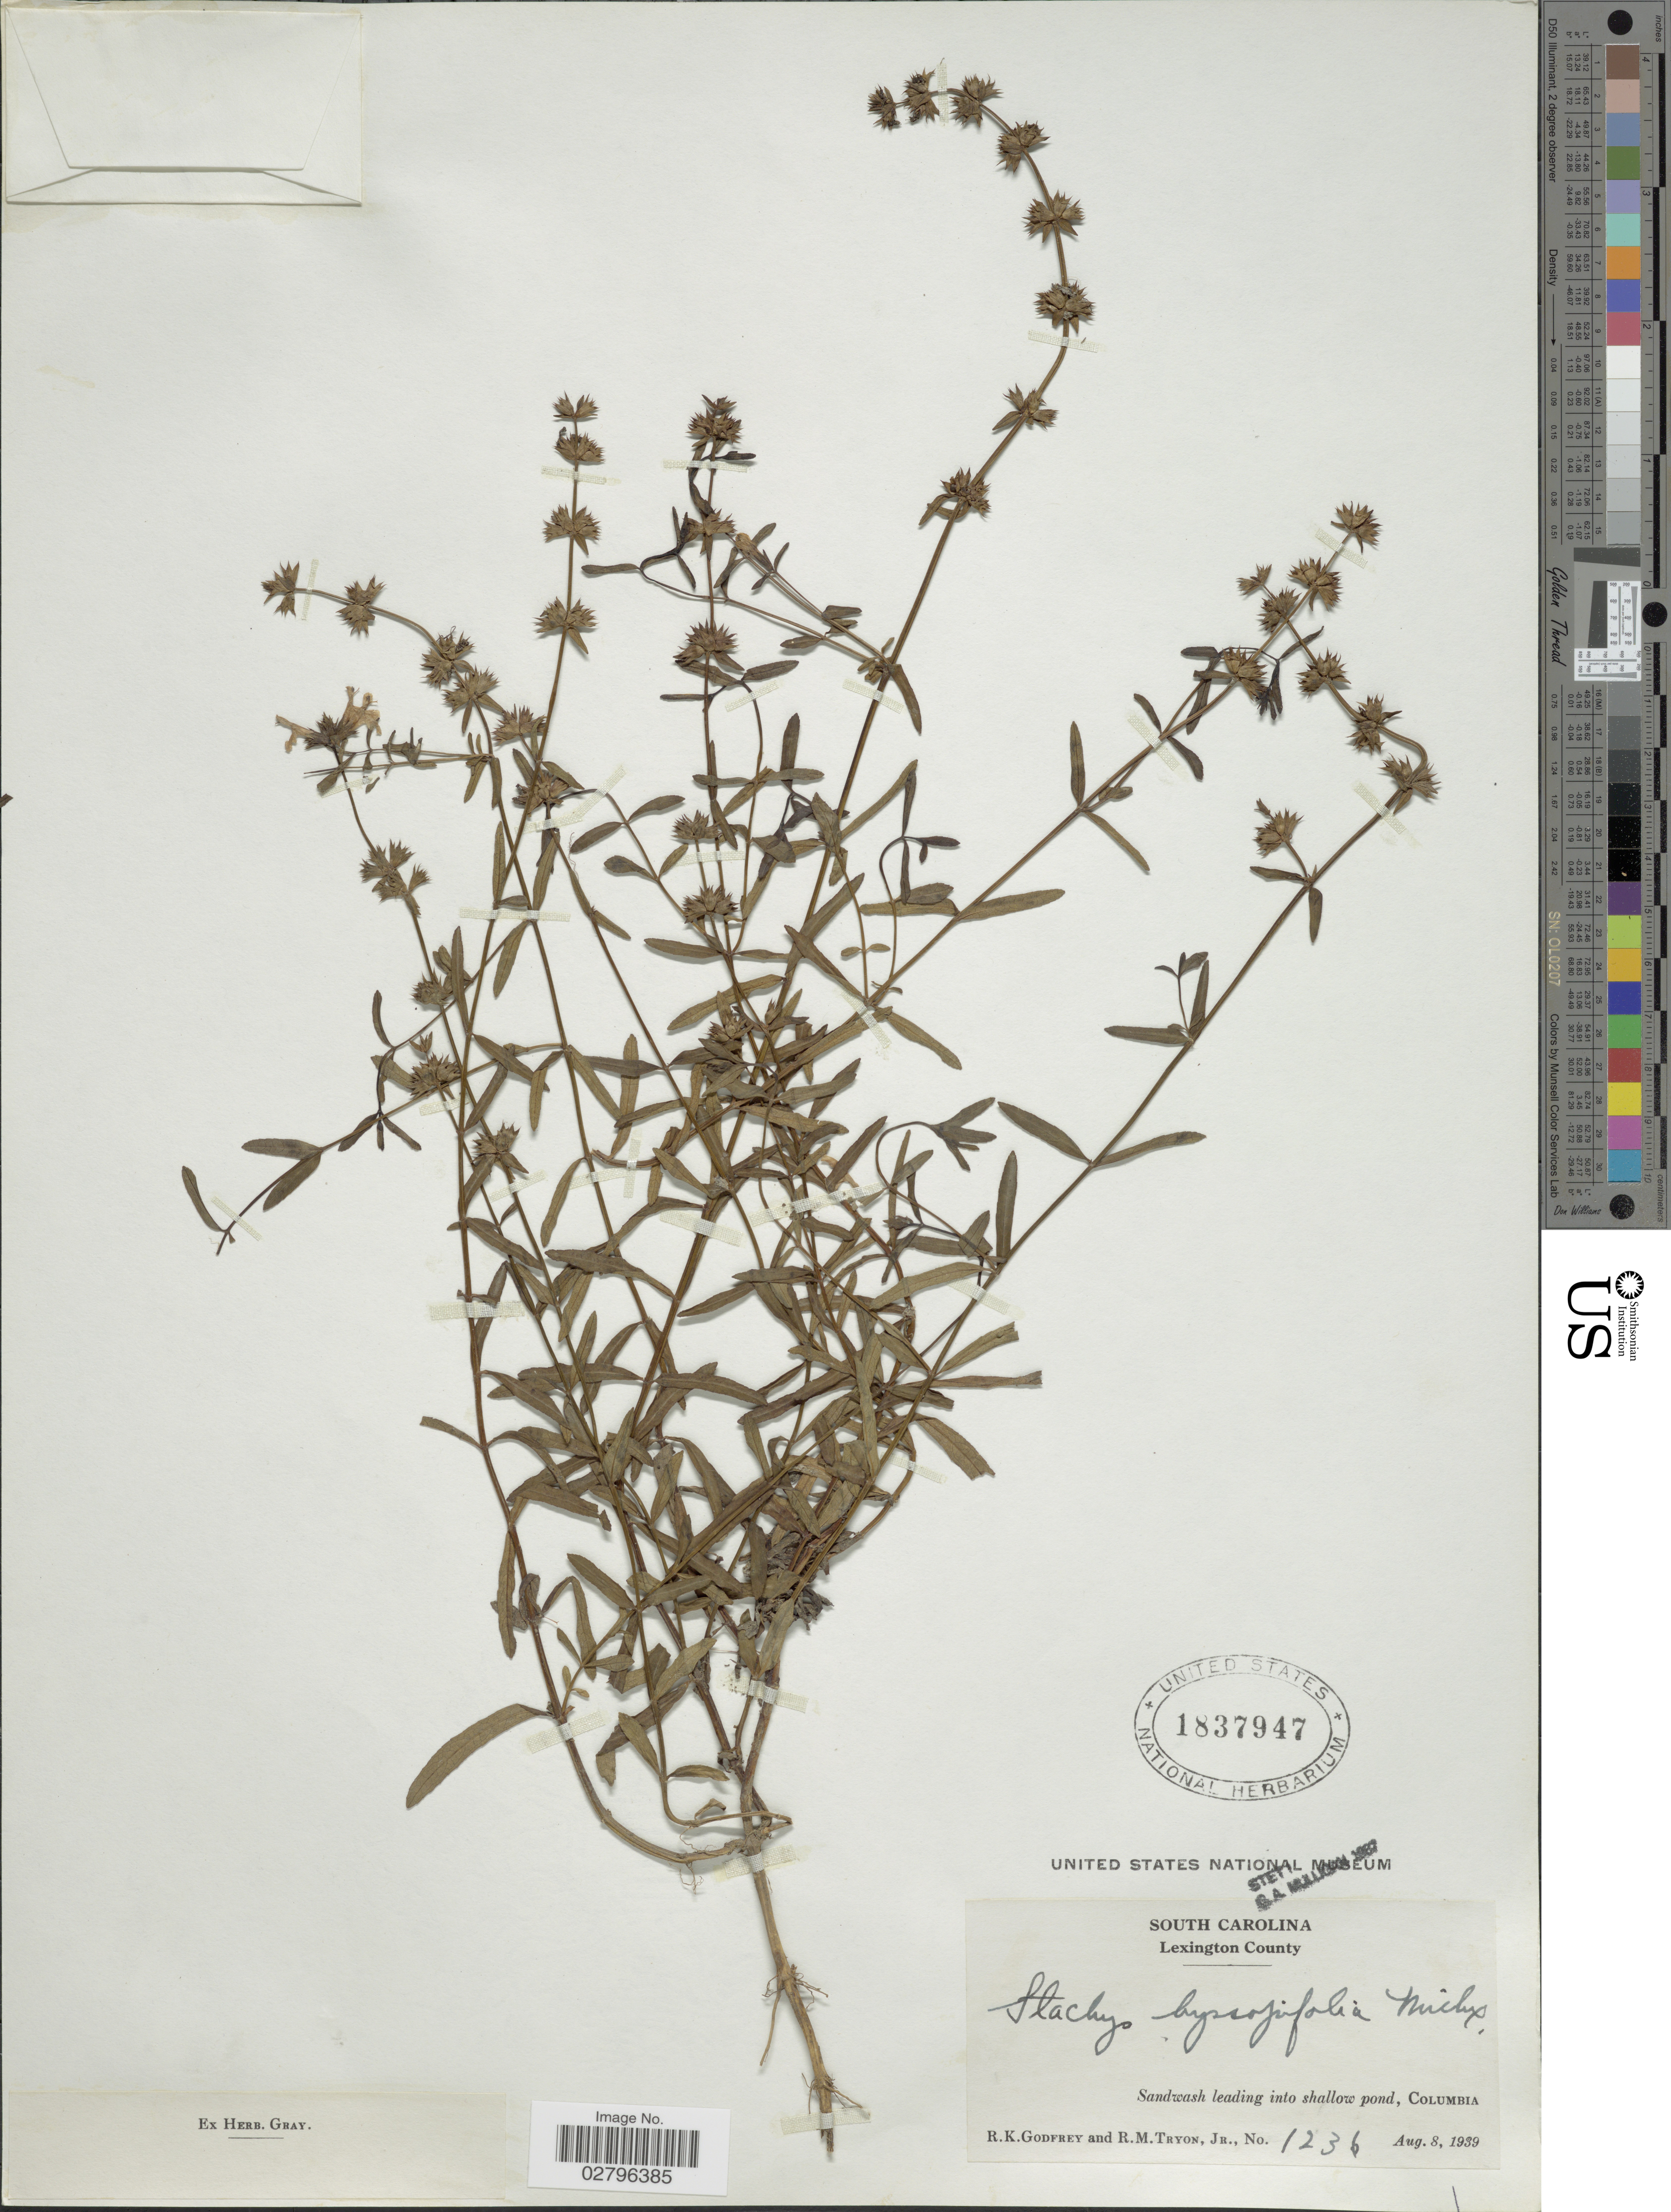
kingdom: Plantae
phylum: Tracheophyta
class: Magnoliopsida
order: Lamiales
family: Lamiaceae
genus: Stachys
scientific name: Stachys hyssopifolia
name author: Michx.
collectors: R. K. Godfrey & R. M. Tryon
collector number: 1236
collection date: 1939-08-08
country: United States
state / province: South Carolina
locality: Lexington County. Sandwash leading into shallow pond, Columbia.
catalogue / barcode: US 1837947